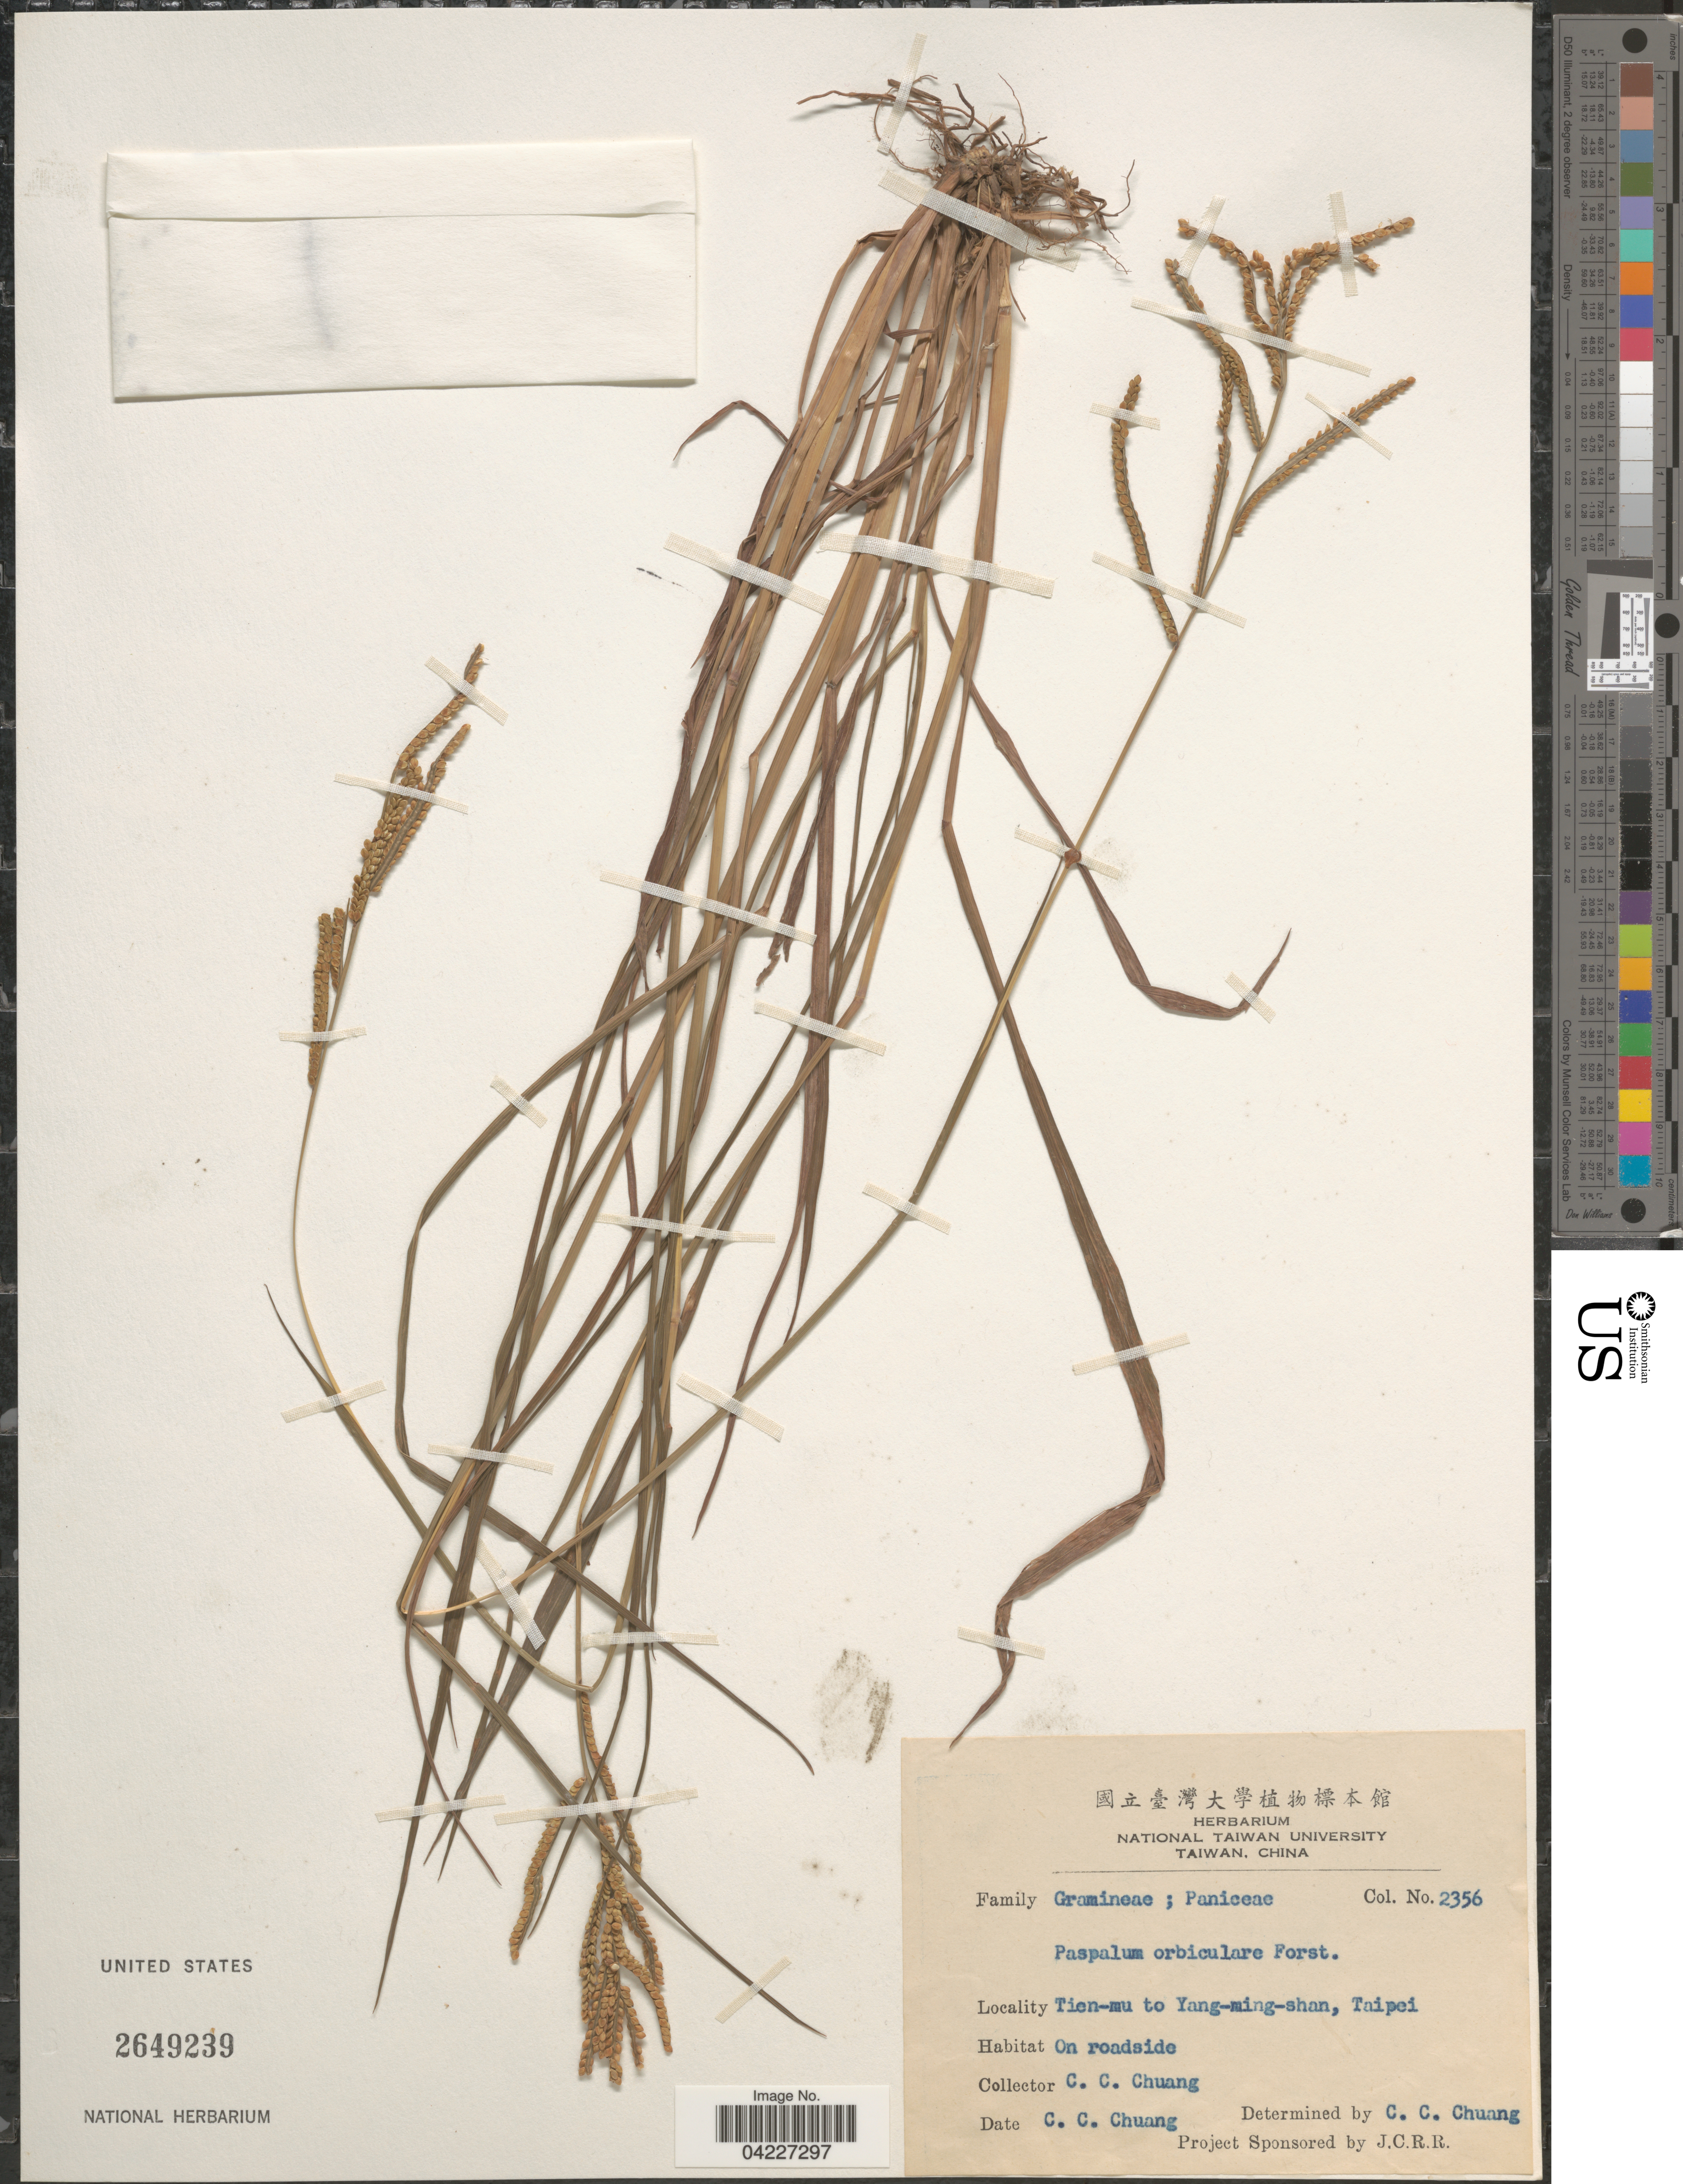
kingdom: Plantae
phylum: Tracheophyta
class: Liliopsida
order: Poales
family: Poaceae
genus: Paspalum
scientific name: Paspalum orbiculare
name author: G. Forst.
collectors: C. C. Chuang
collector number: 2356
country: Taiwan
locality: Tien-mu to Yang-ming-shan, Taipei.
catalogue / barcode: US 2649239